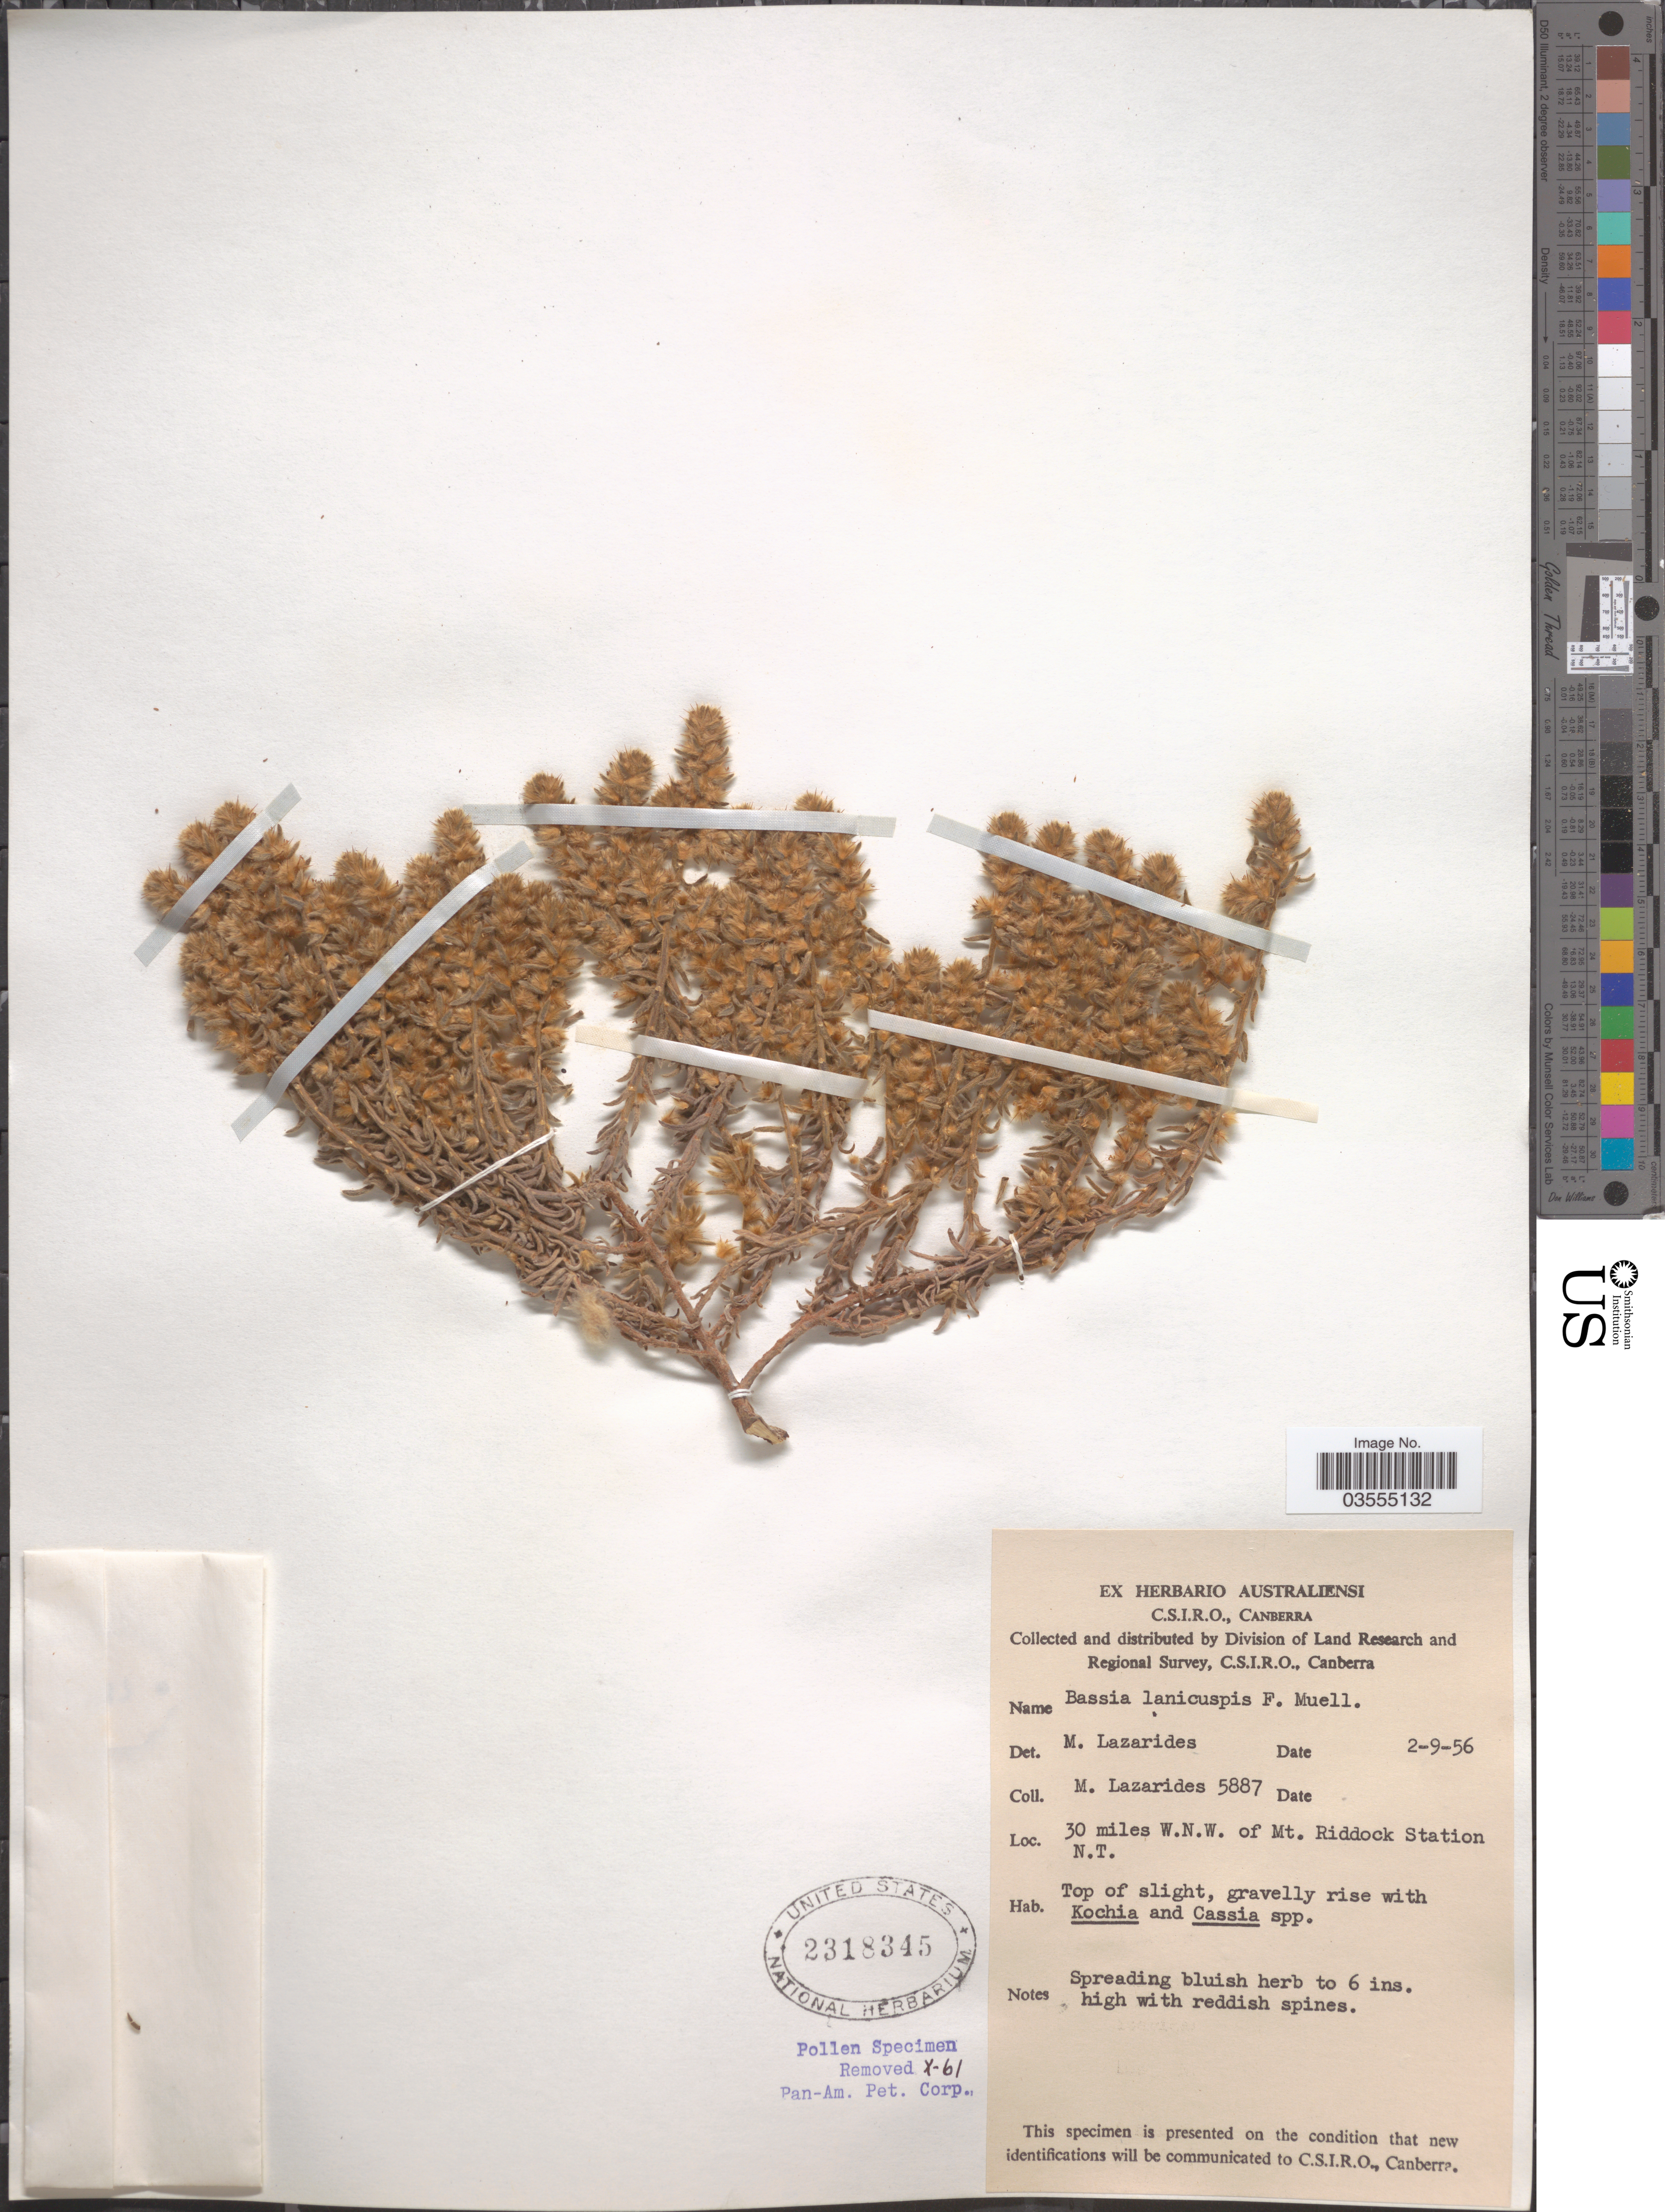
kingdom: Plantae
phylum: Tracheophyta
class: Magnoliopsida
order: Caryophyllales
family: Amaranthaceae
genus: Sclerolaena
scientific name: Sclerolaena lanicuspis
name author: (F. Muell.) F. Muell. ex Benth.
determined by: Wilson, Paul G.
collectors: M. Lazarides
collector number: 5887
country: Australia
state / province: Northern Territory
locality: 30 miles W.N.W. of Mt. Riddock Station.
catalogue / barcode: US 2318345